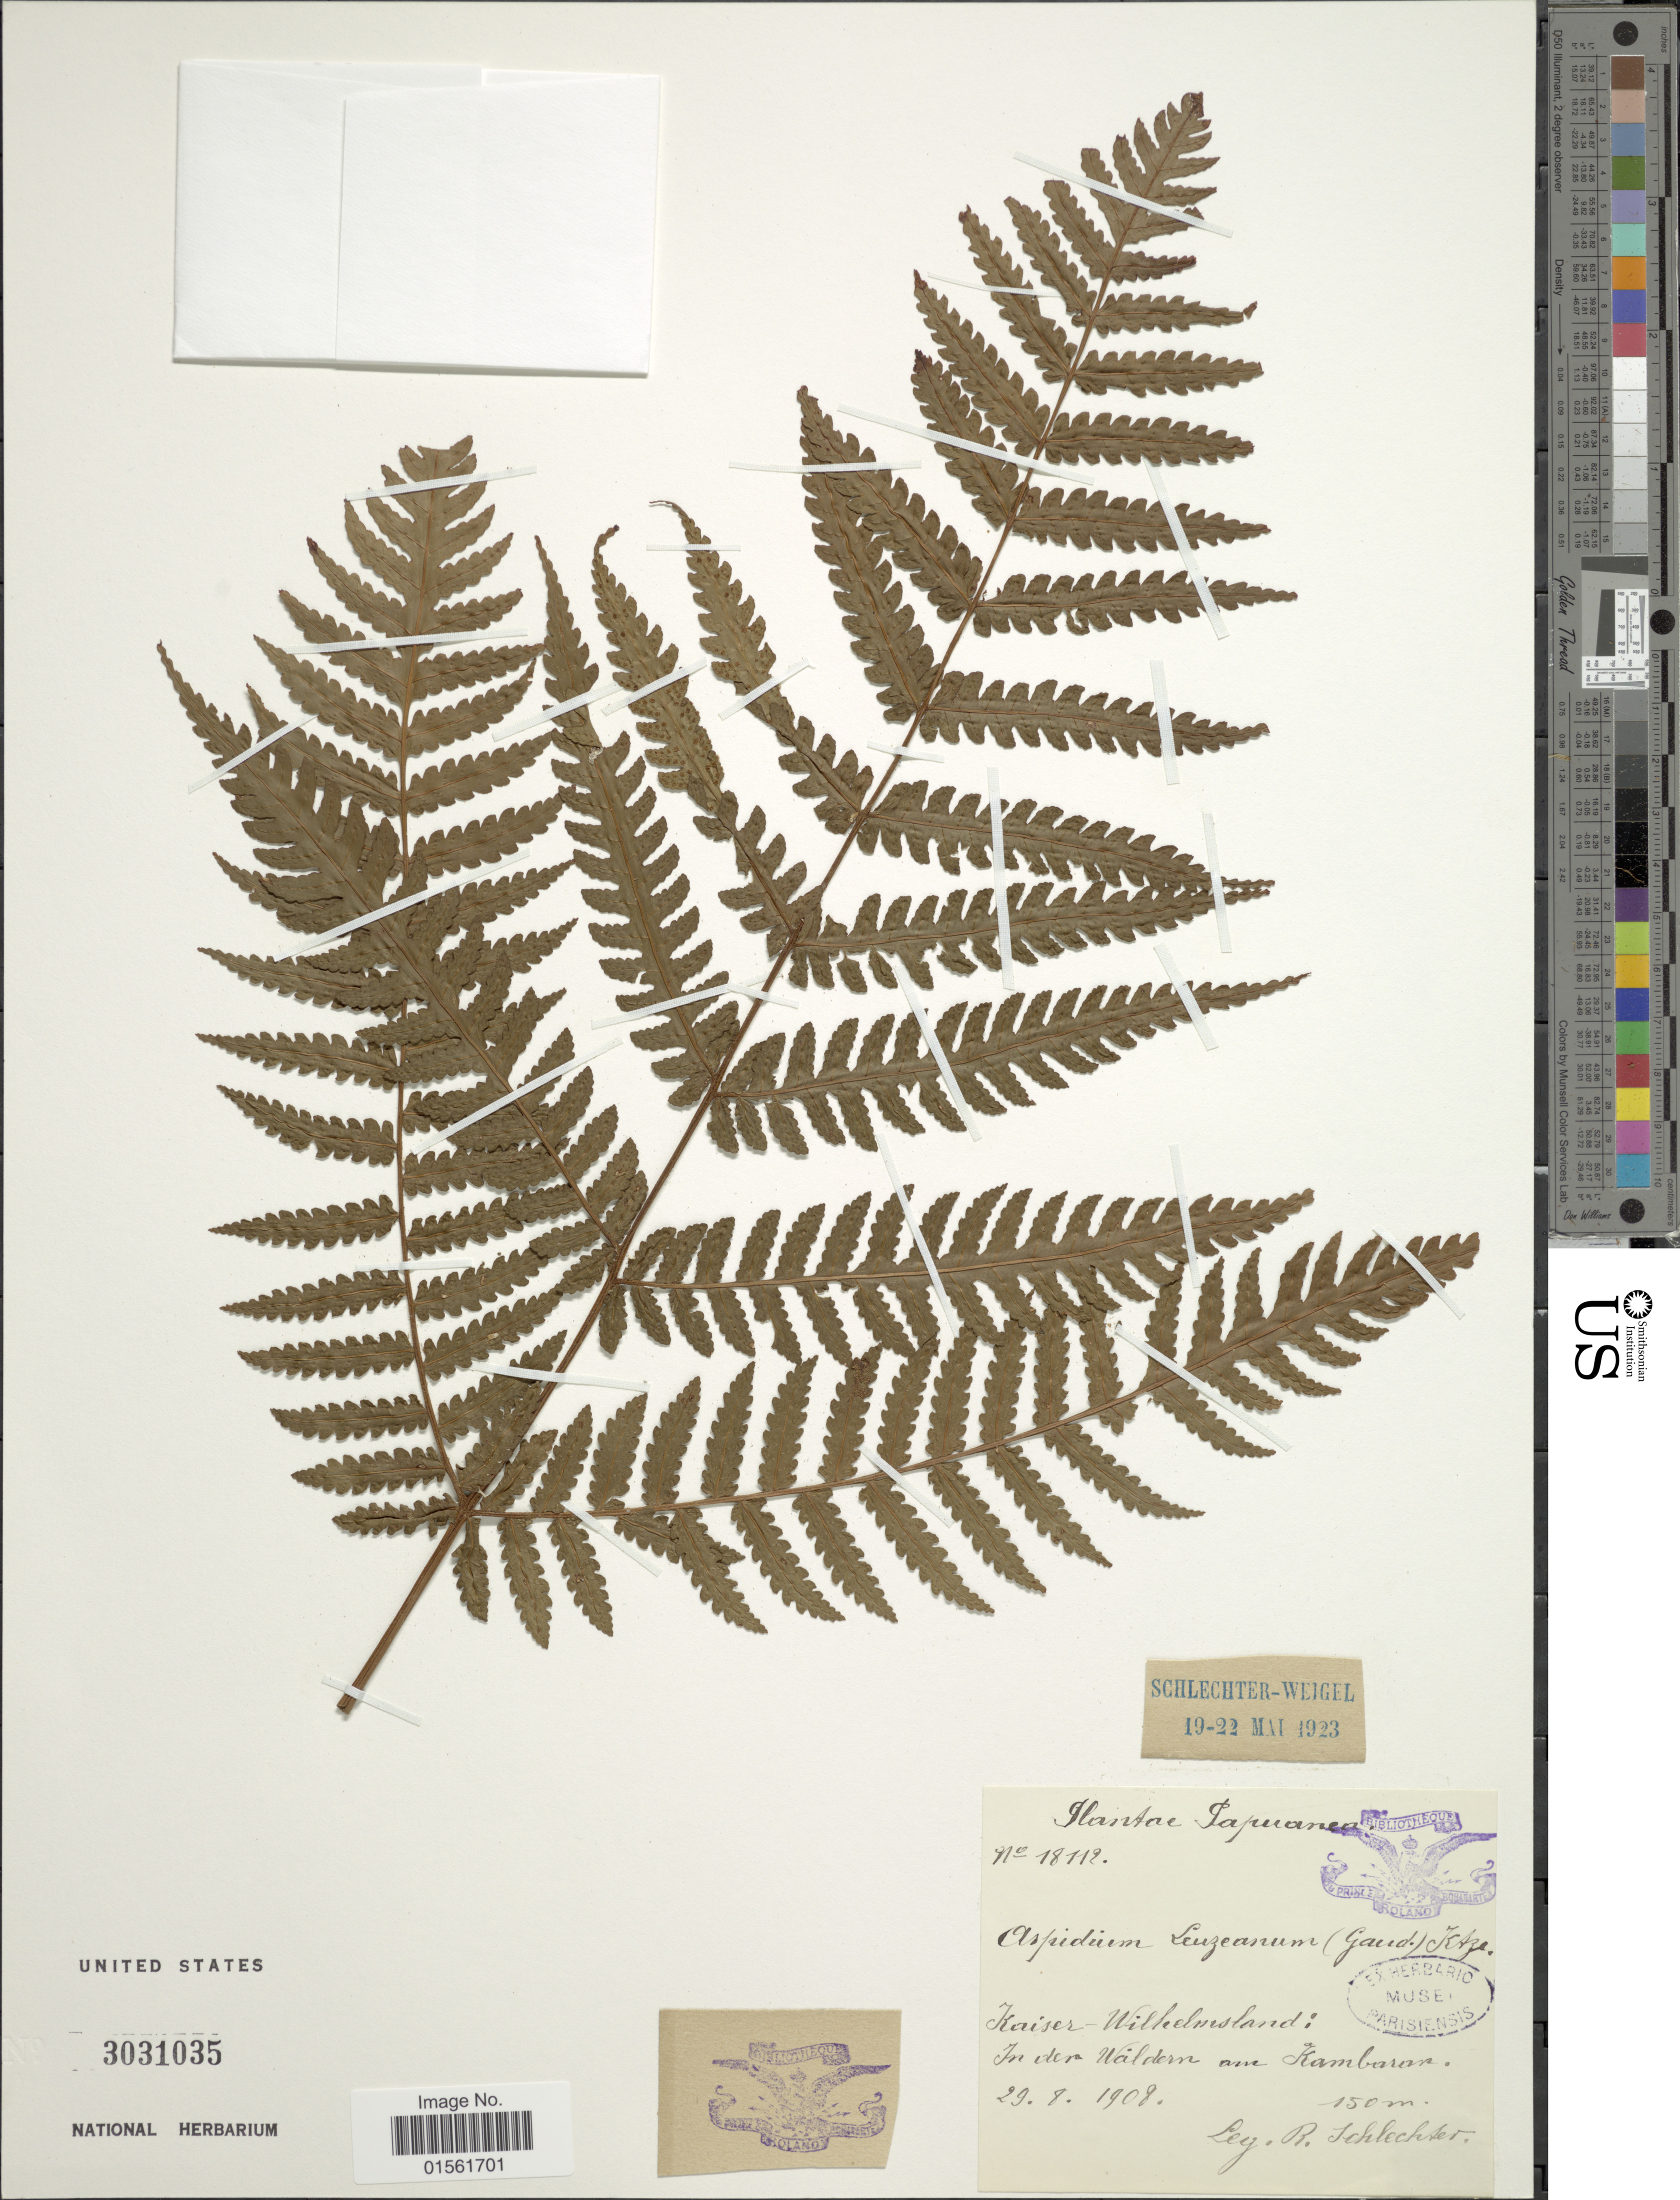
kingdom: Plantae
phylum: Tracheophyta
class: Polypodiopsida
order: Polypodiales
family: Dryopteridaceae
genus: Pleocnemia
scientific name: Pleocnemia leuzeana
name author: (Gaudich.) C. Presl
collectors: F. R. R. Schlechter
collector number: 8112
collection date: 1908-08-29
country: Papua New Guinea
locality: Papuanae, Kaiser-Wilhelmsland, In der Wäldern am Kambaran.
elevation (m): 150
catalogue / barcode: US 3031035